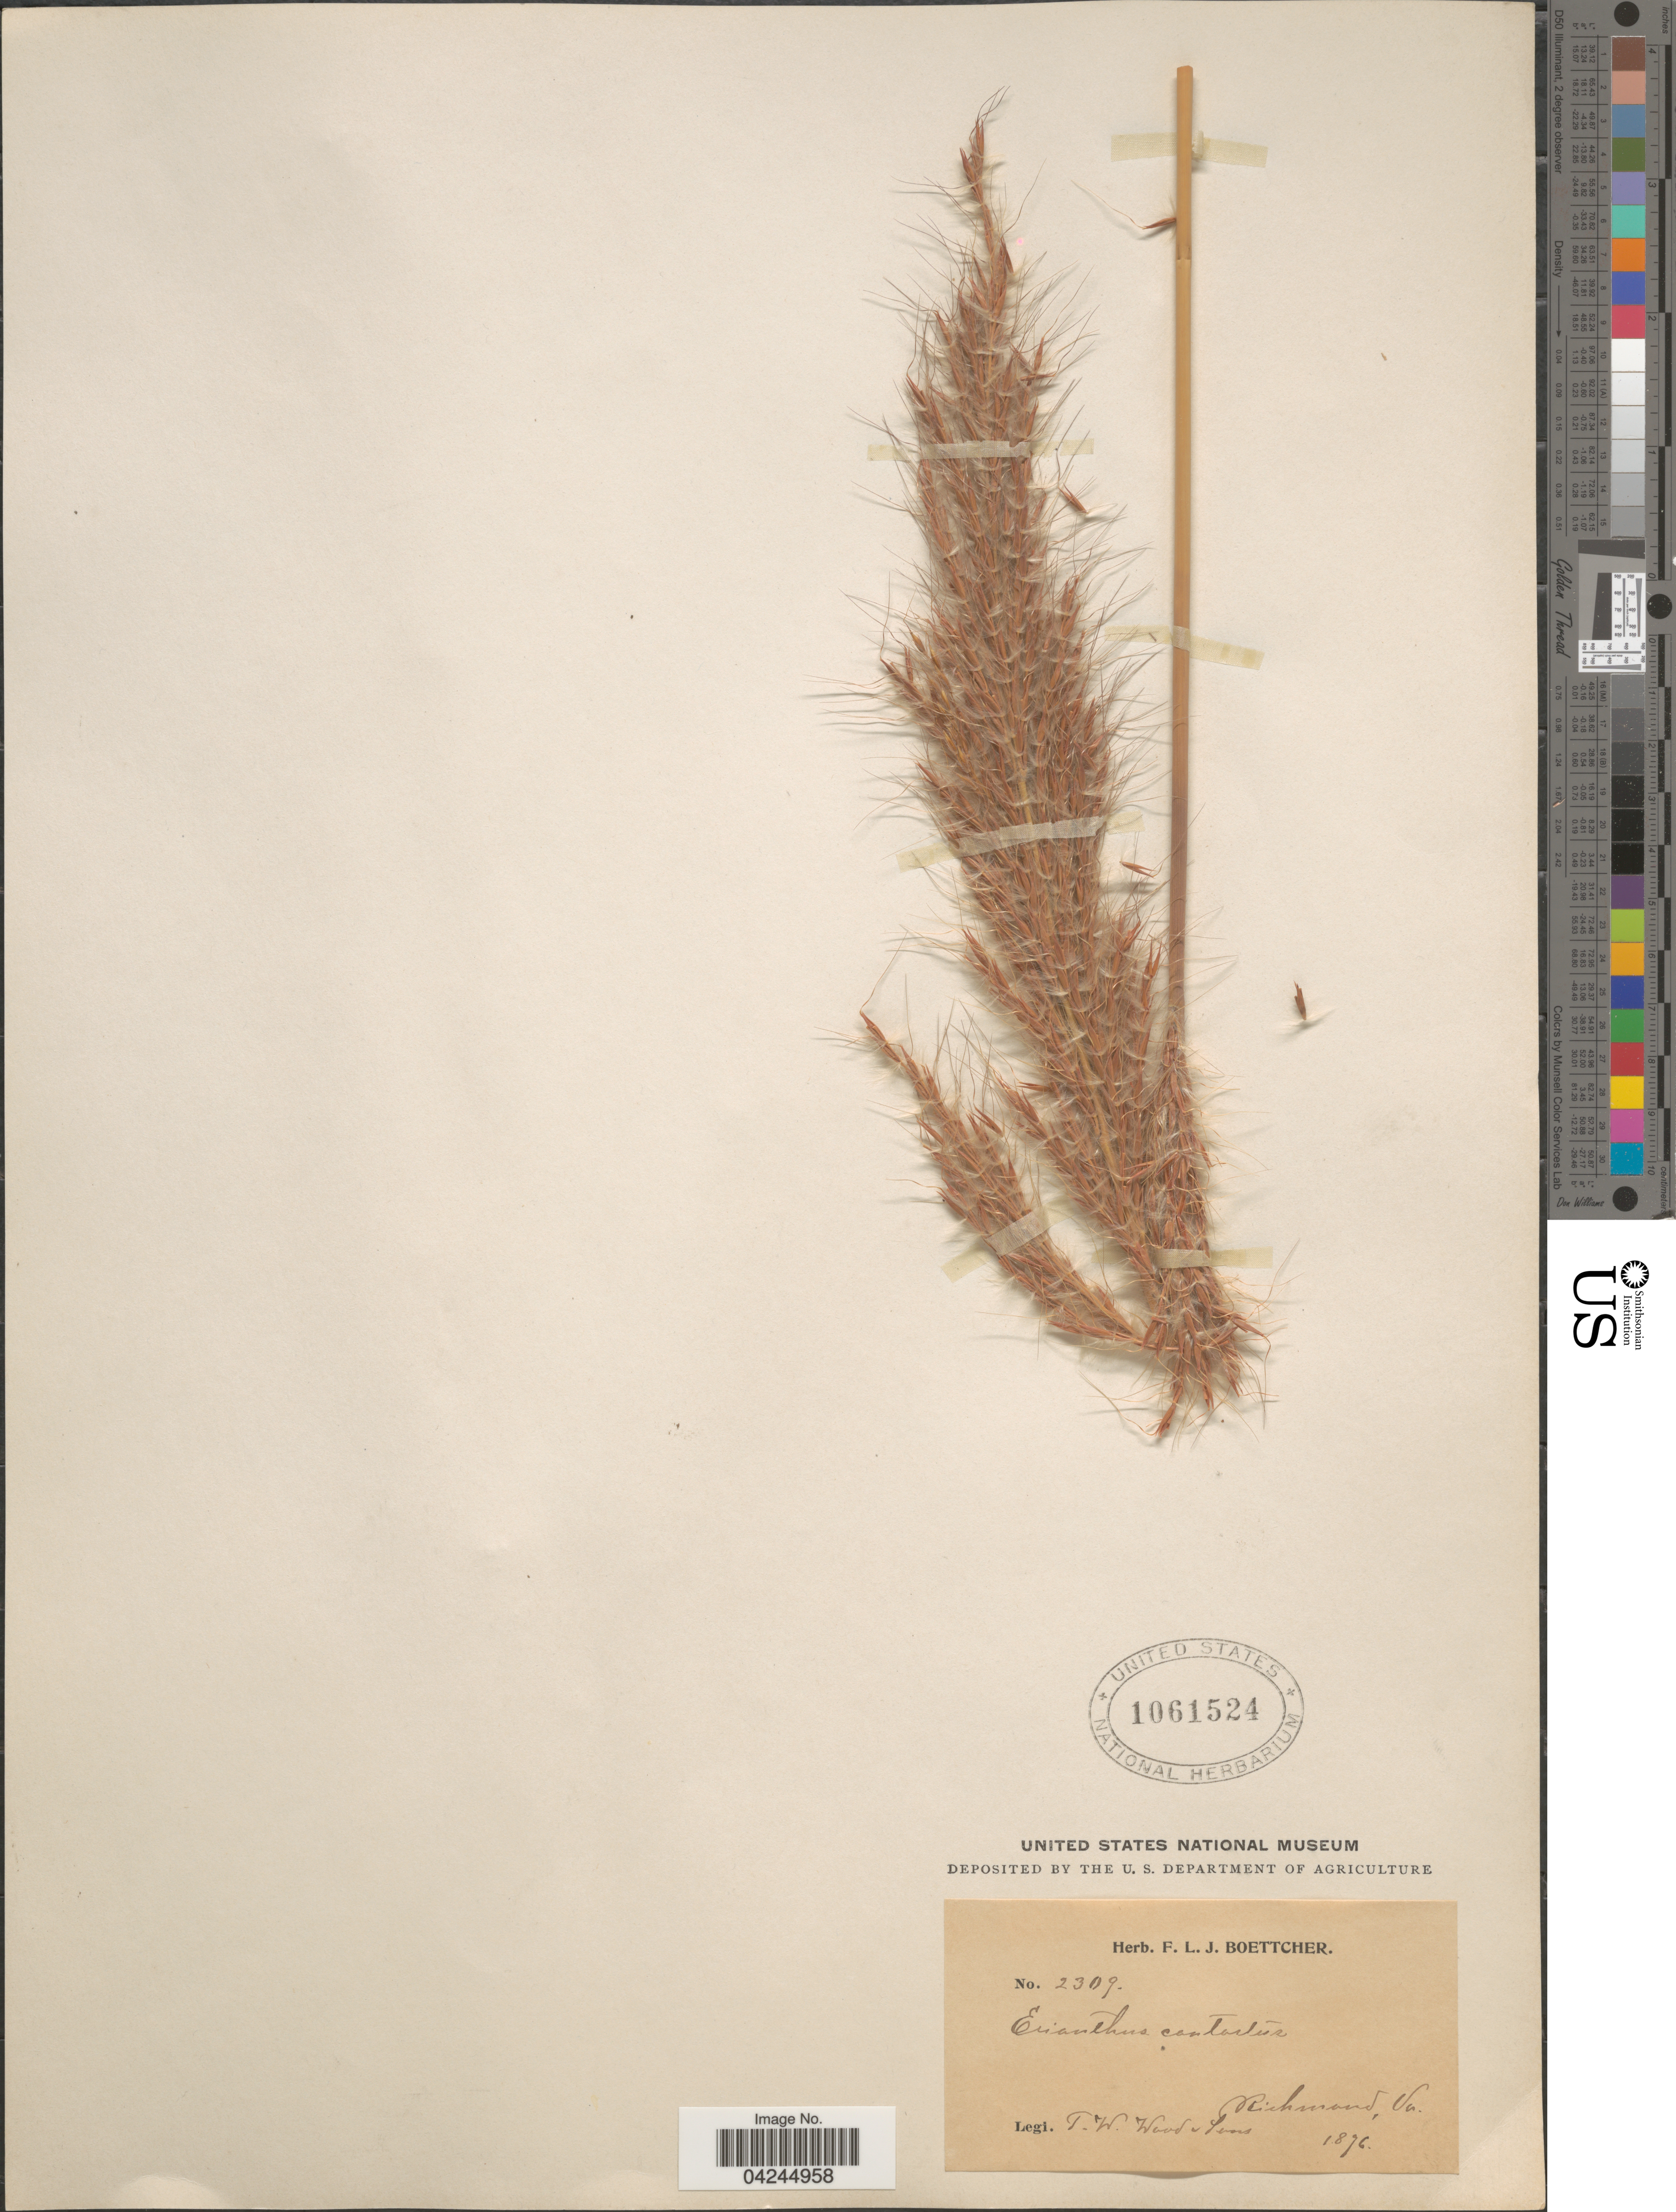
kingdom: Plantae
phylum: Tracheophyta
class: Liliopsida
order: Poales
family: Poaceae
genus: Erianthus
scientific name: Erianthus brevibarbis var. contortus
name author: (Elliott) D.B. Ward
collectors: T. W. Wood & Sons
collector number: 2309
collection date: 1876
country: United States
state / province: Virginia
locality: Richmond.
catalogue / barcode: US 1061524